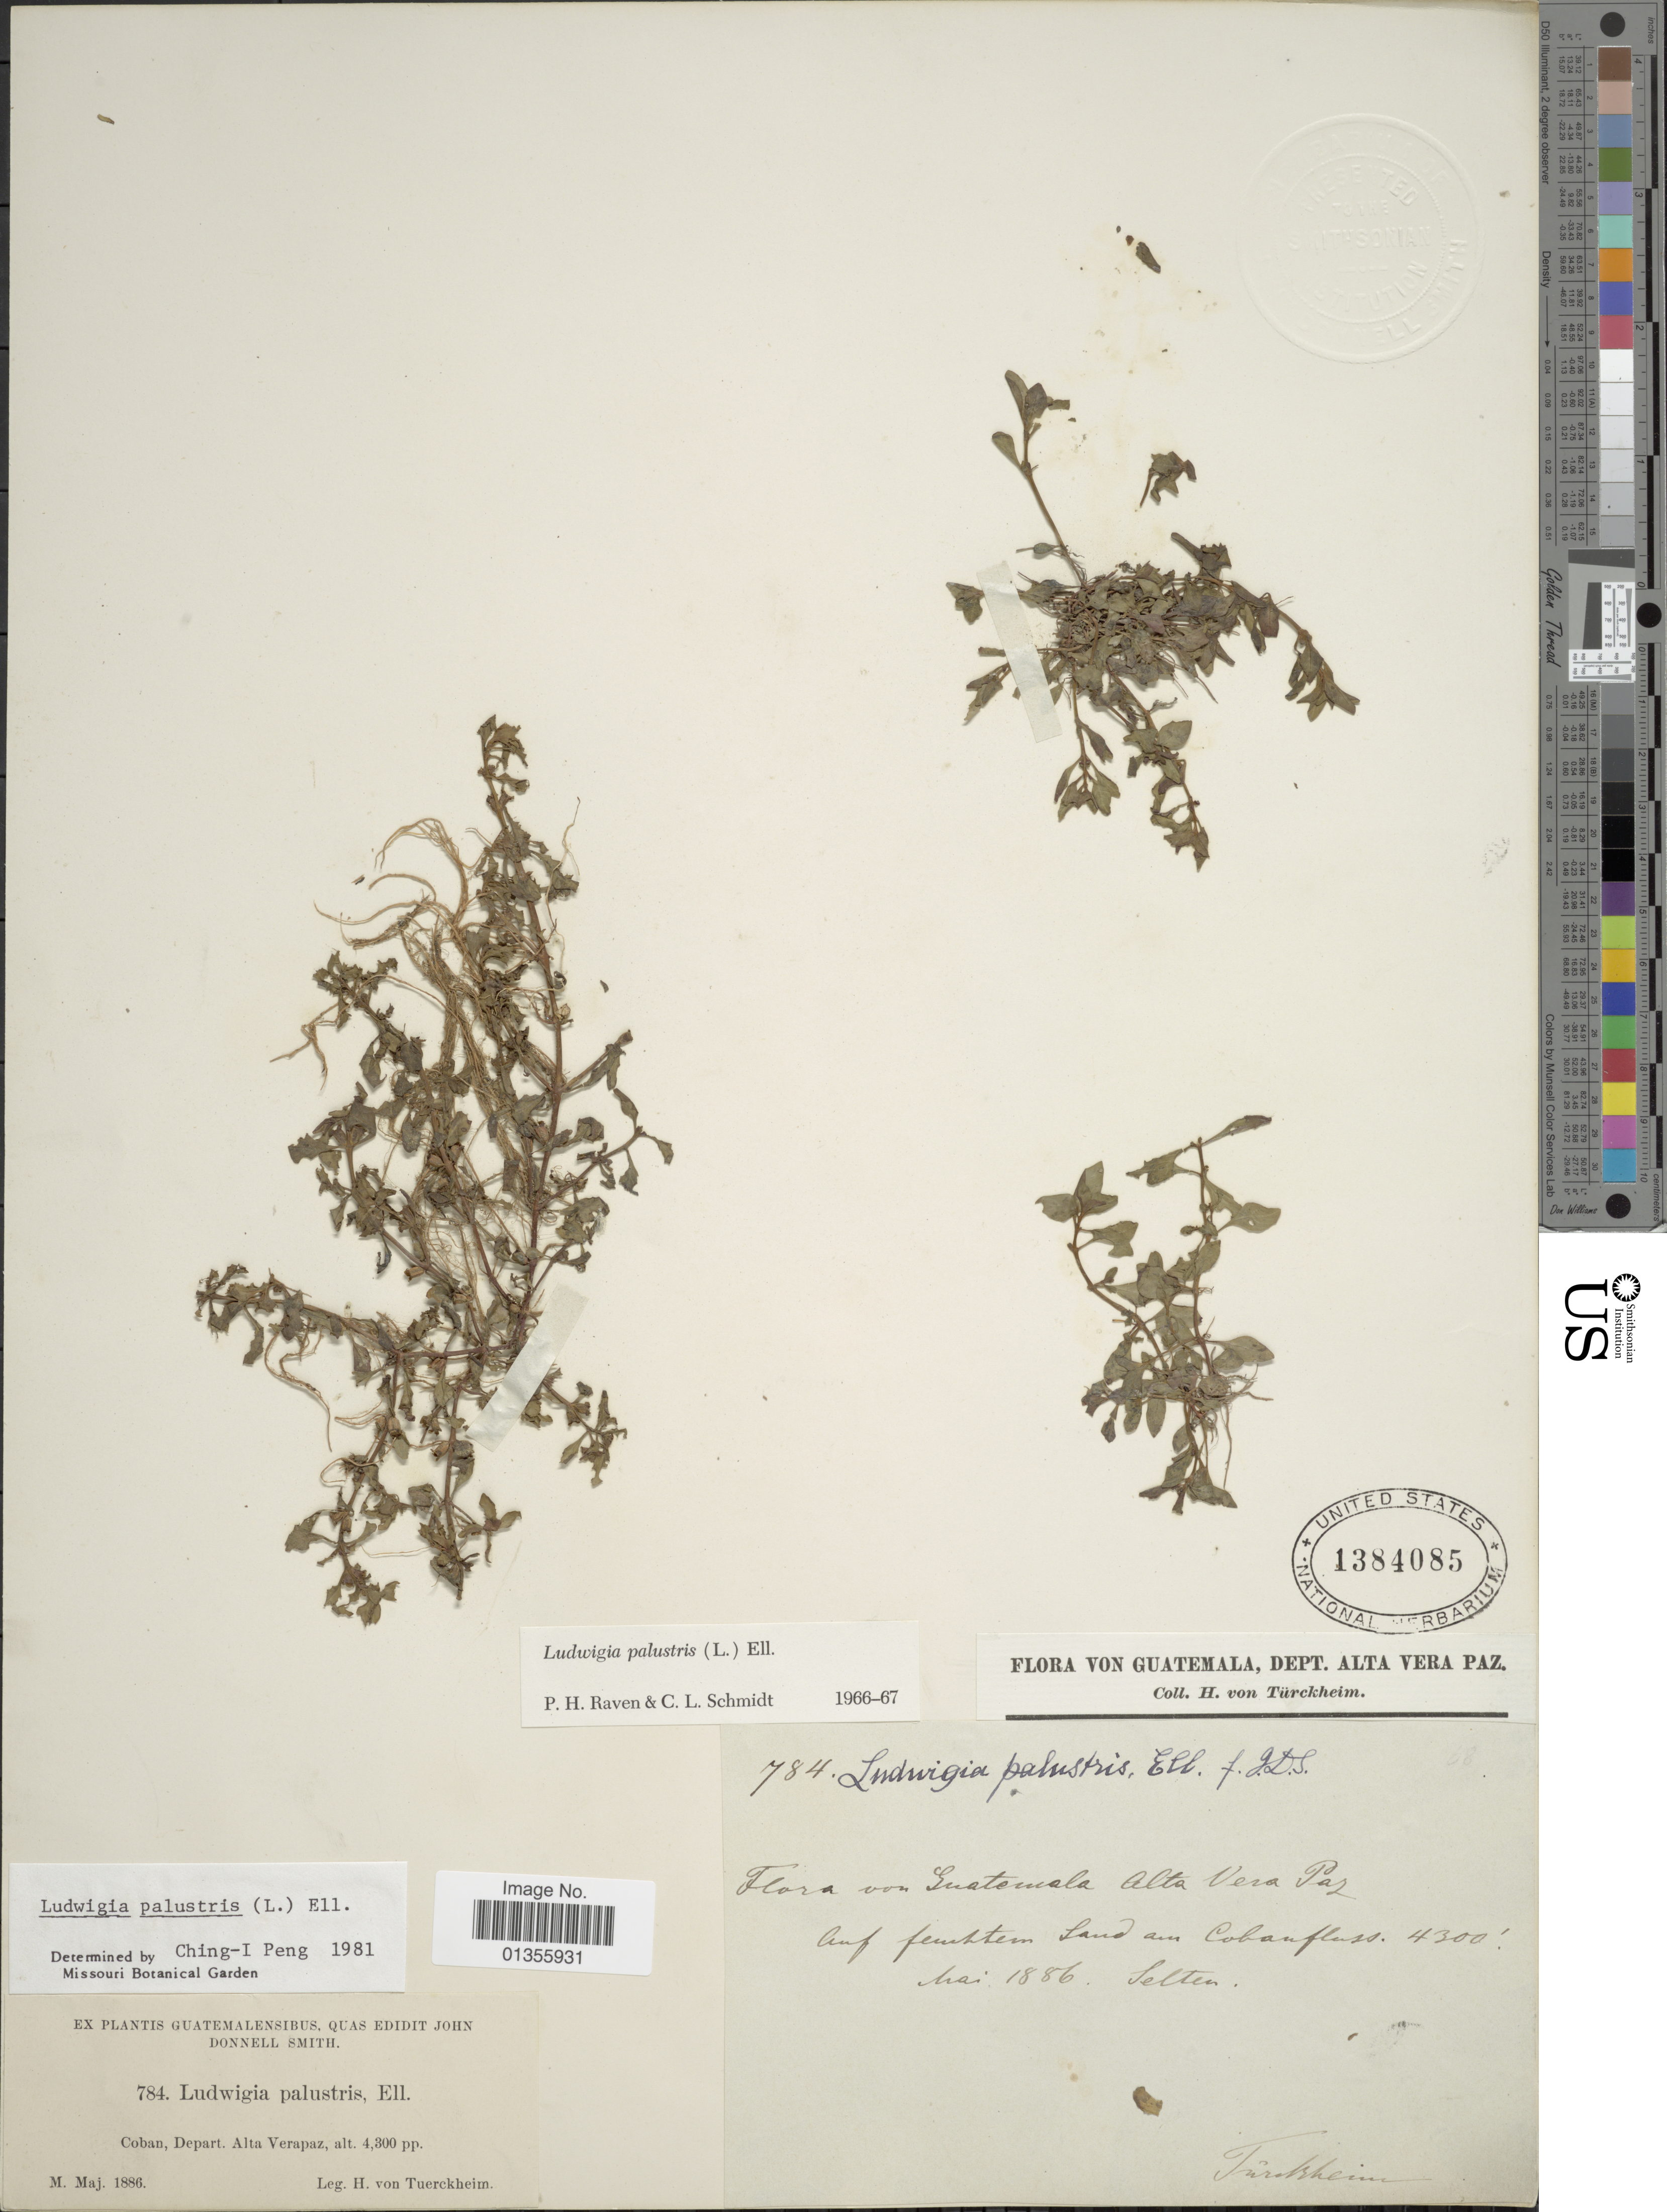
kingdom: Plantae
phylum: Tracheophyta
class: Magnoliopsida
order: Myrtales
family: Onagraceae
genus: Ludwigia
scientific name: Ludwigia palustris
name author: (L.) Elliott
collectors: H. von Tuerckheim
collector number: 784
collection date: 1886-05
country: Guatemala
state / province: Alta Verapaz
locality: Coban, Depart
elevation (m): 1311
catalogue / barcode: US 1384085